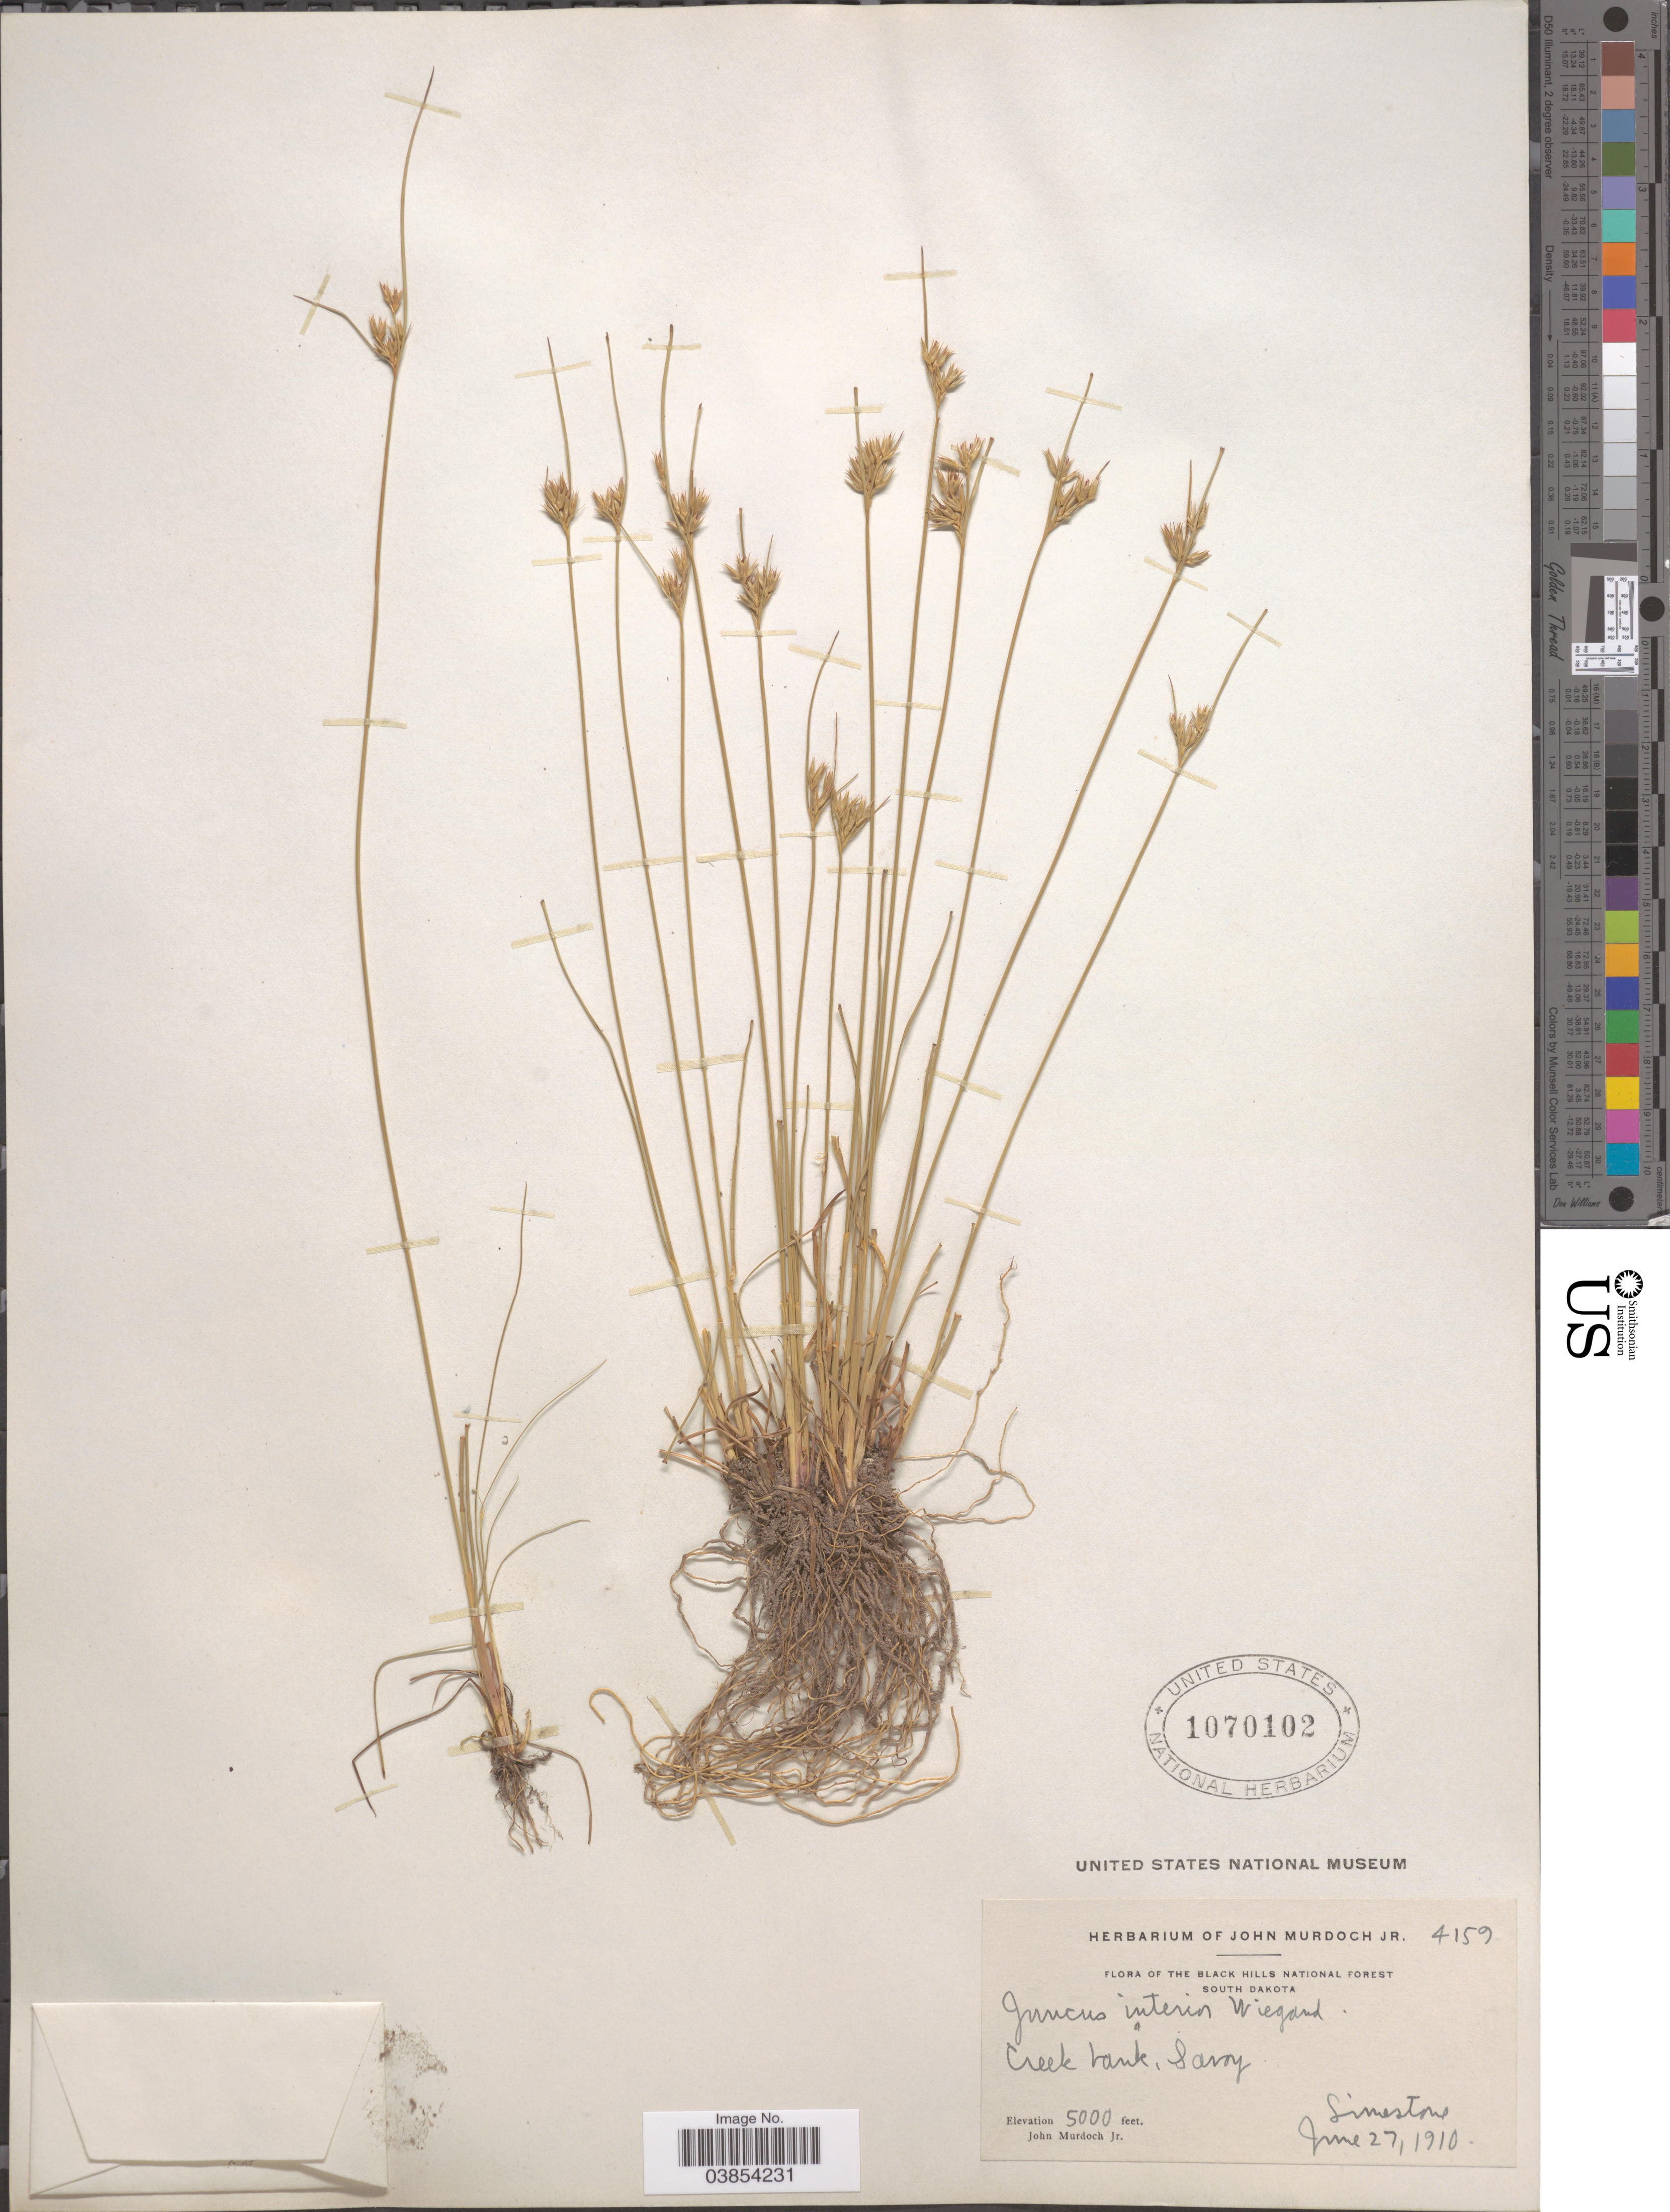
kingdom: Plantae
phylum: Tracheophyta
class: Liliopsida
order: Poales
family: Juncaceae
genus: Juncus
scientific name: Juncus interior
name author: Wiegand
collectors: J. Murdoch Jr.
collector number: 4159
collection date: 1910-06-27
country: United States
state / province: South Dakota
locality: The Black Hills National Forest. Creek bank, Savoy. Limestone.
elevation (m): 1524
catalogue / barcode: US 1070102